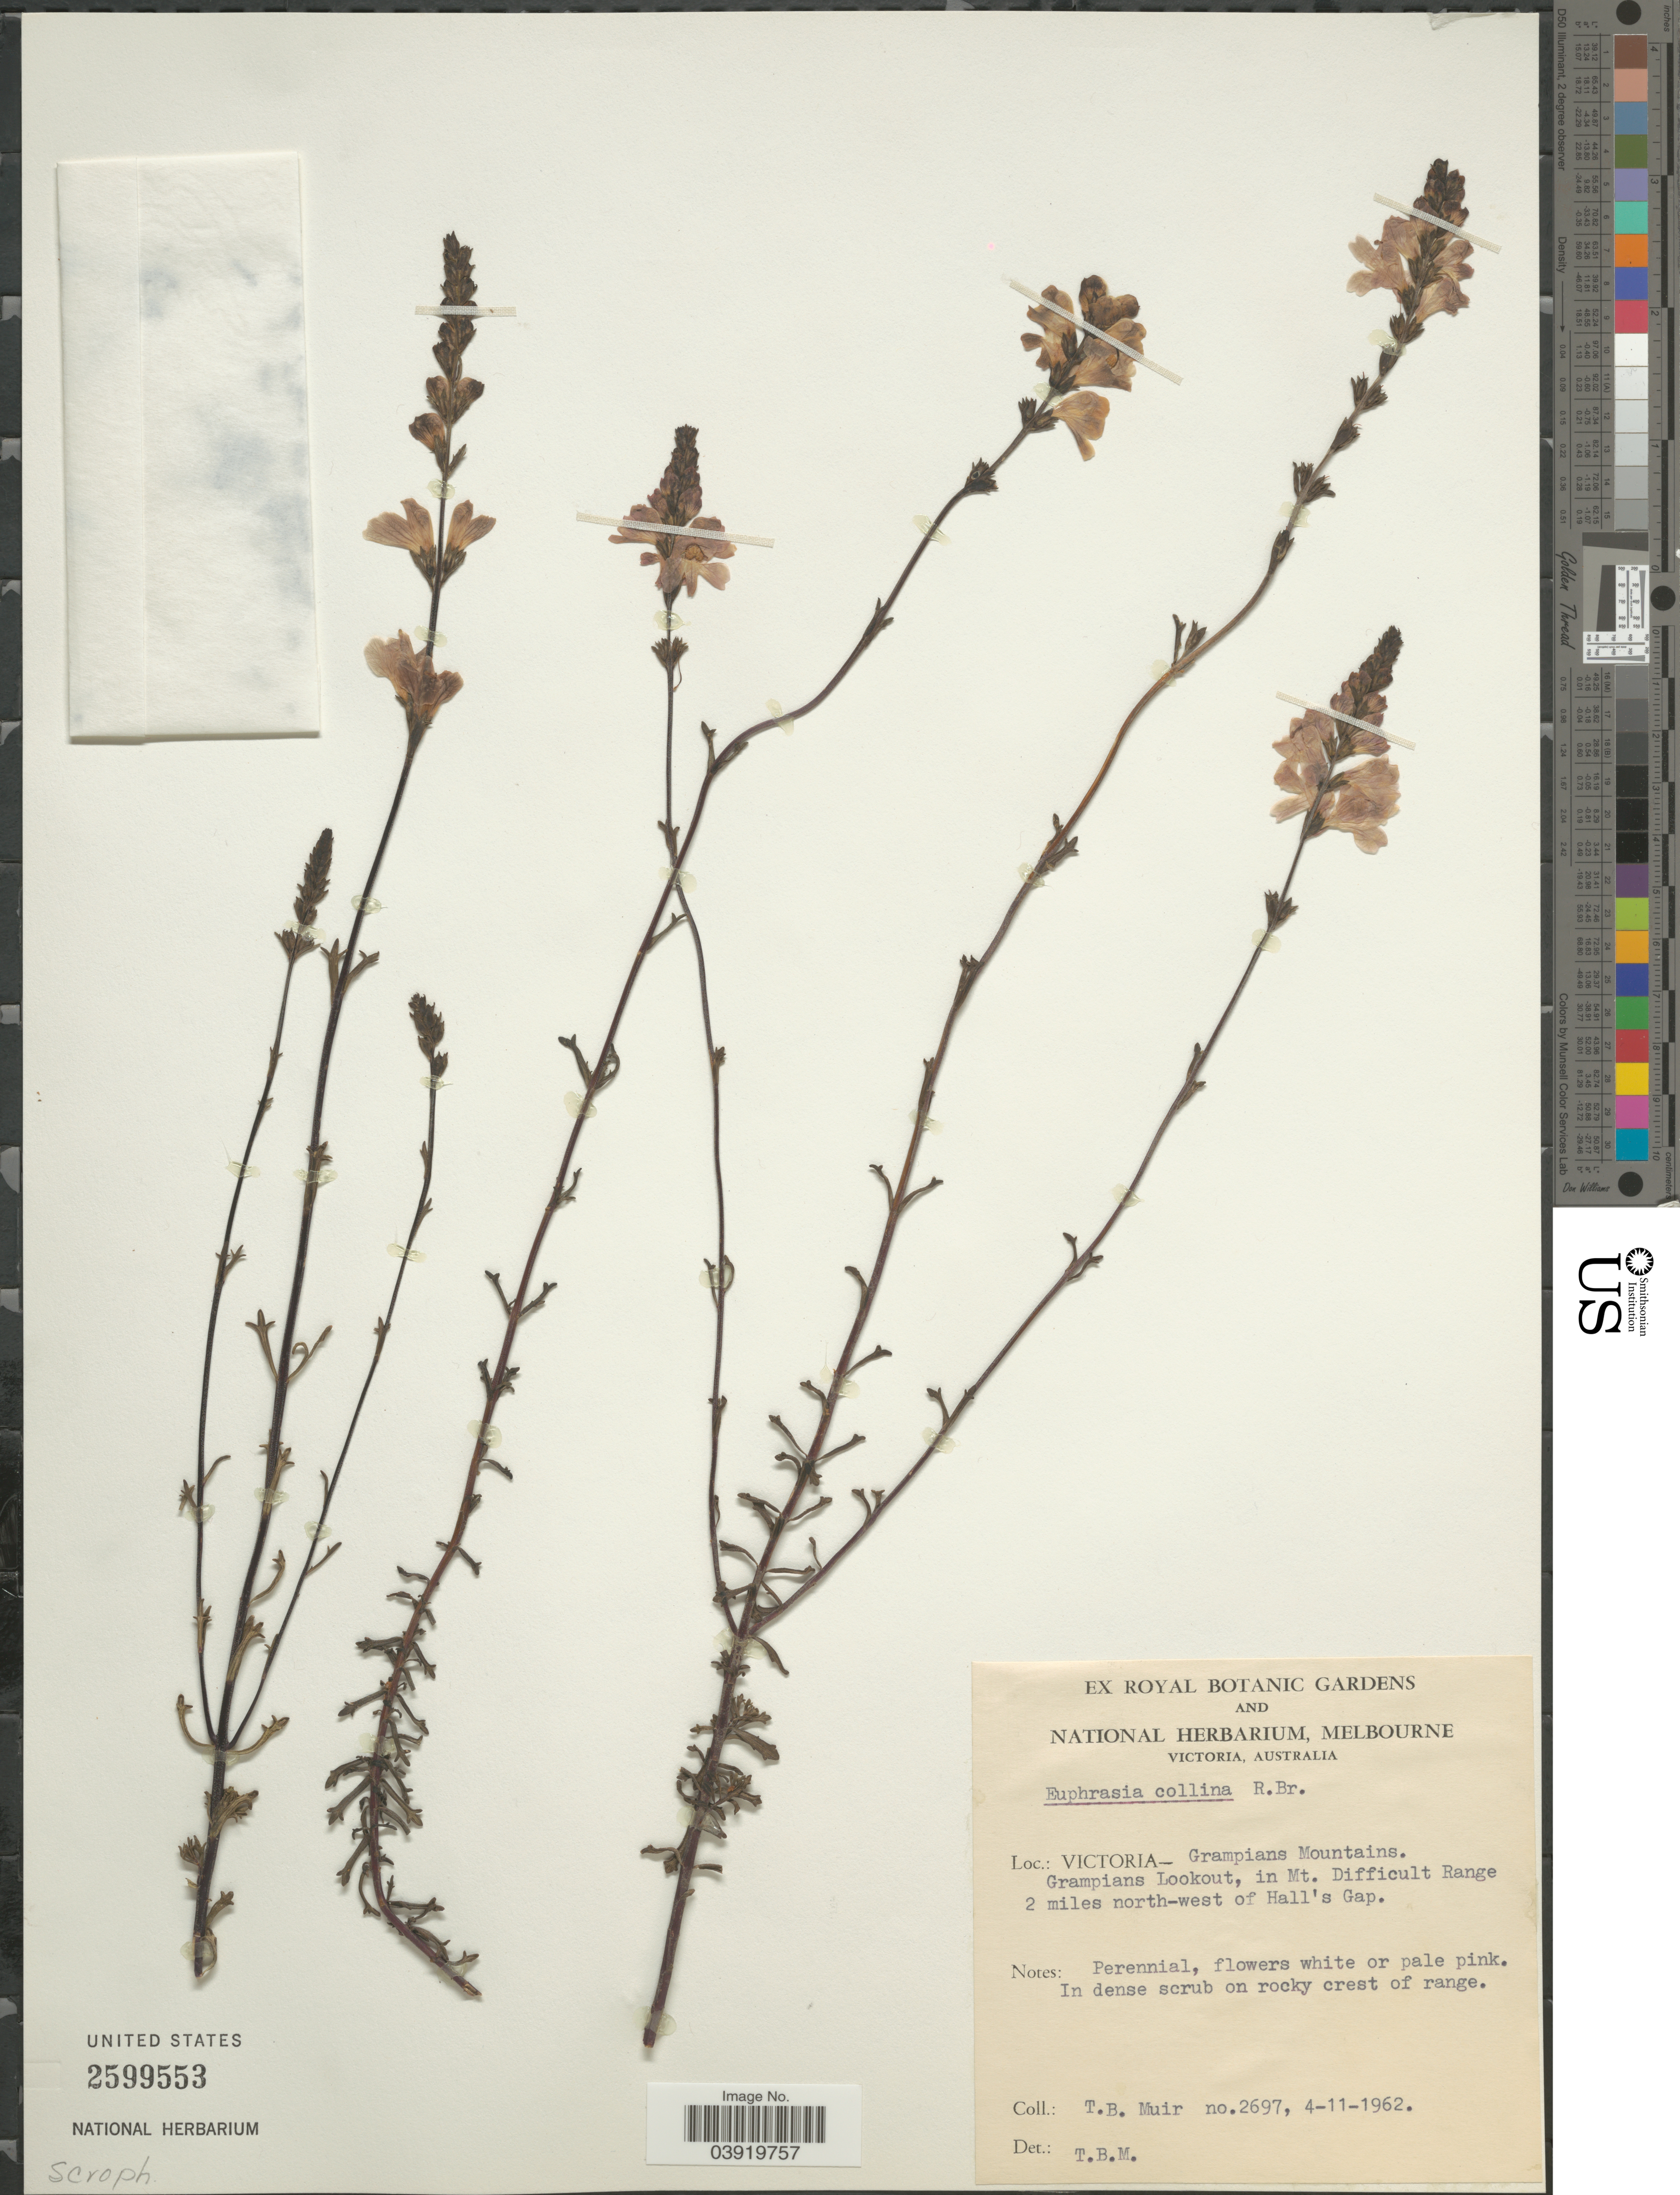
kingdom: Plantae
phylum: Tracheophyta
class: Magnoliopsida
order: Lamiales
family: Orobanchaceae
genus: Euphrasia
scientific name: Euphrasia collina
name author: R. Br.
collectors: T. Muir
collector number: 2697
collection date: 1962-11-04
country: Australia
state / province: Victoria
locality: Grampians Mountains. Grampians Lookout, in Mt. Difficult range 2 miles north-west of Hall's Gap.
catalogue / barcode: US 2599553